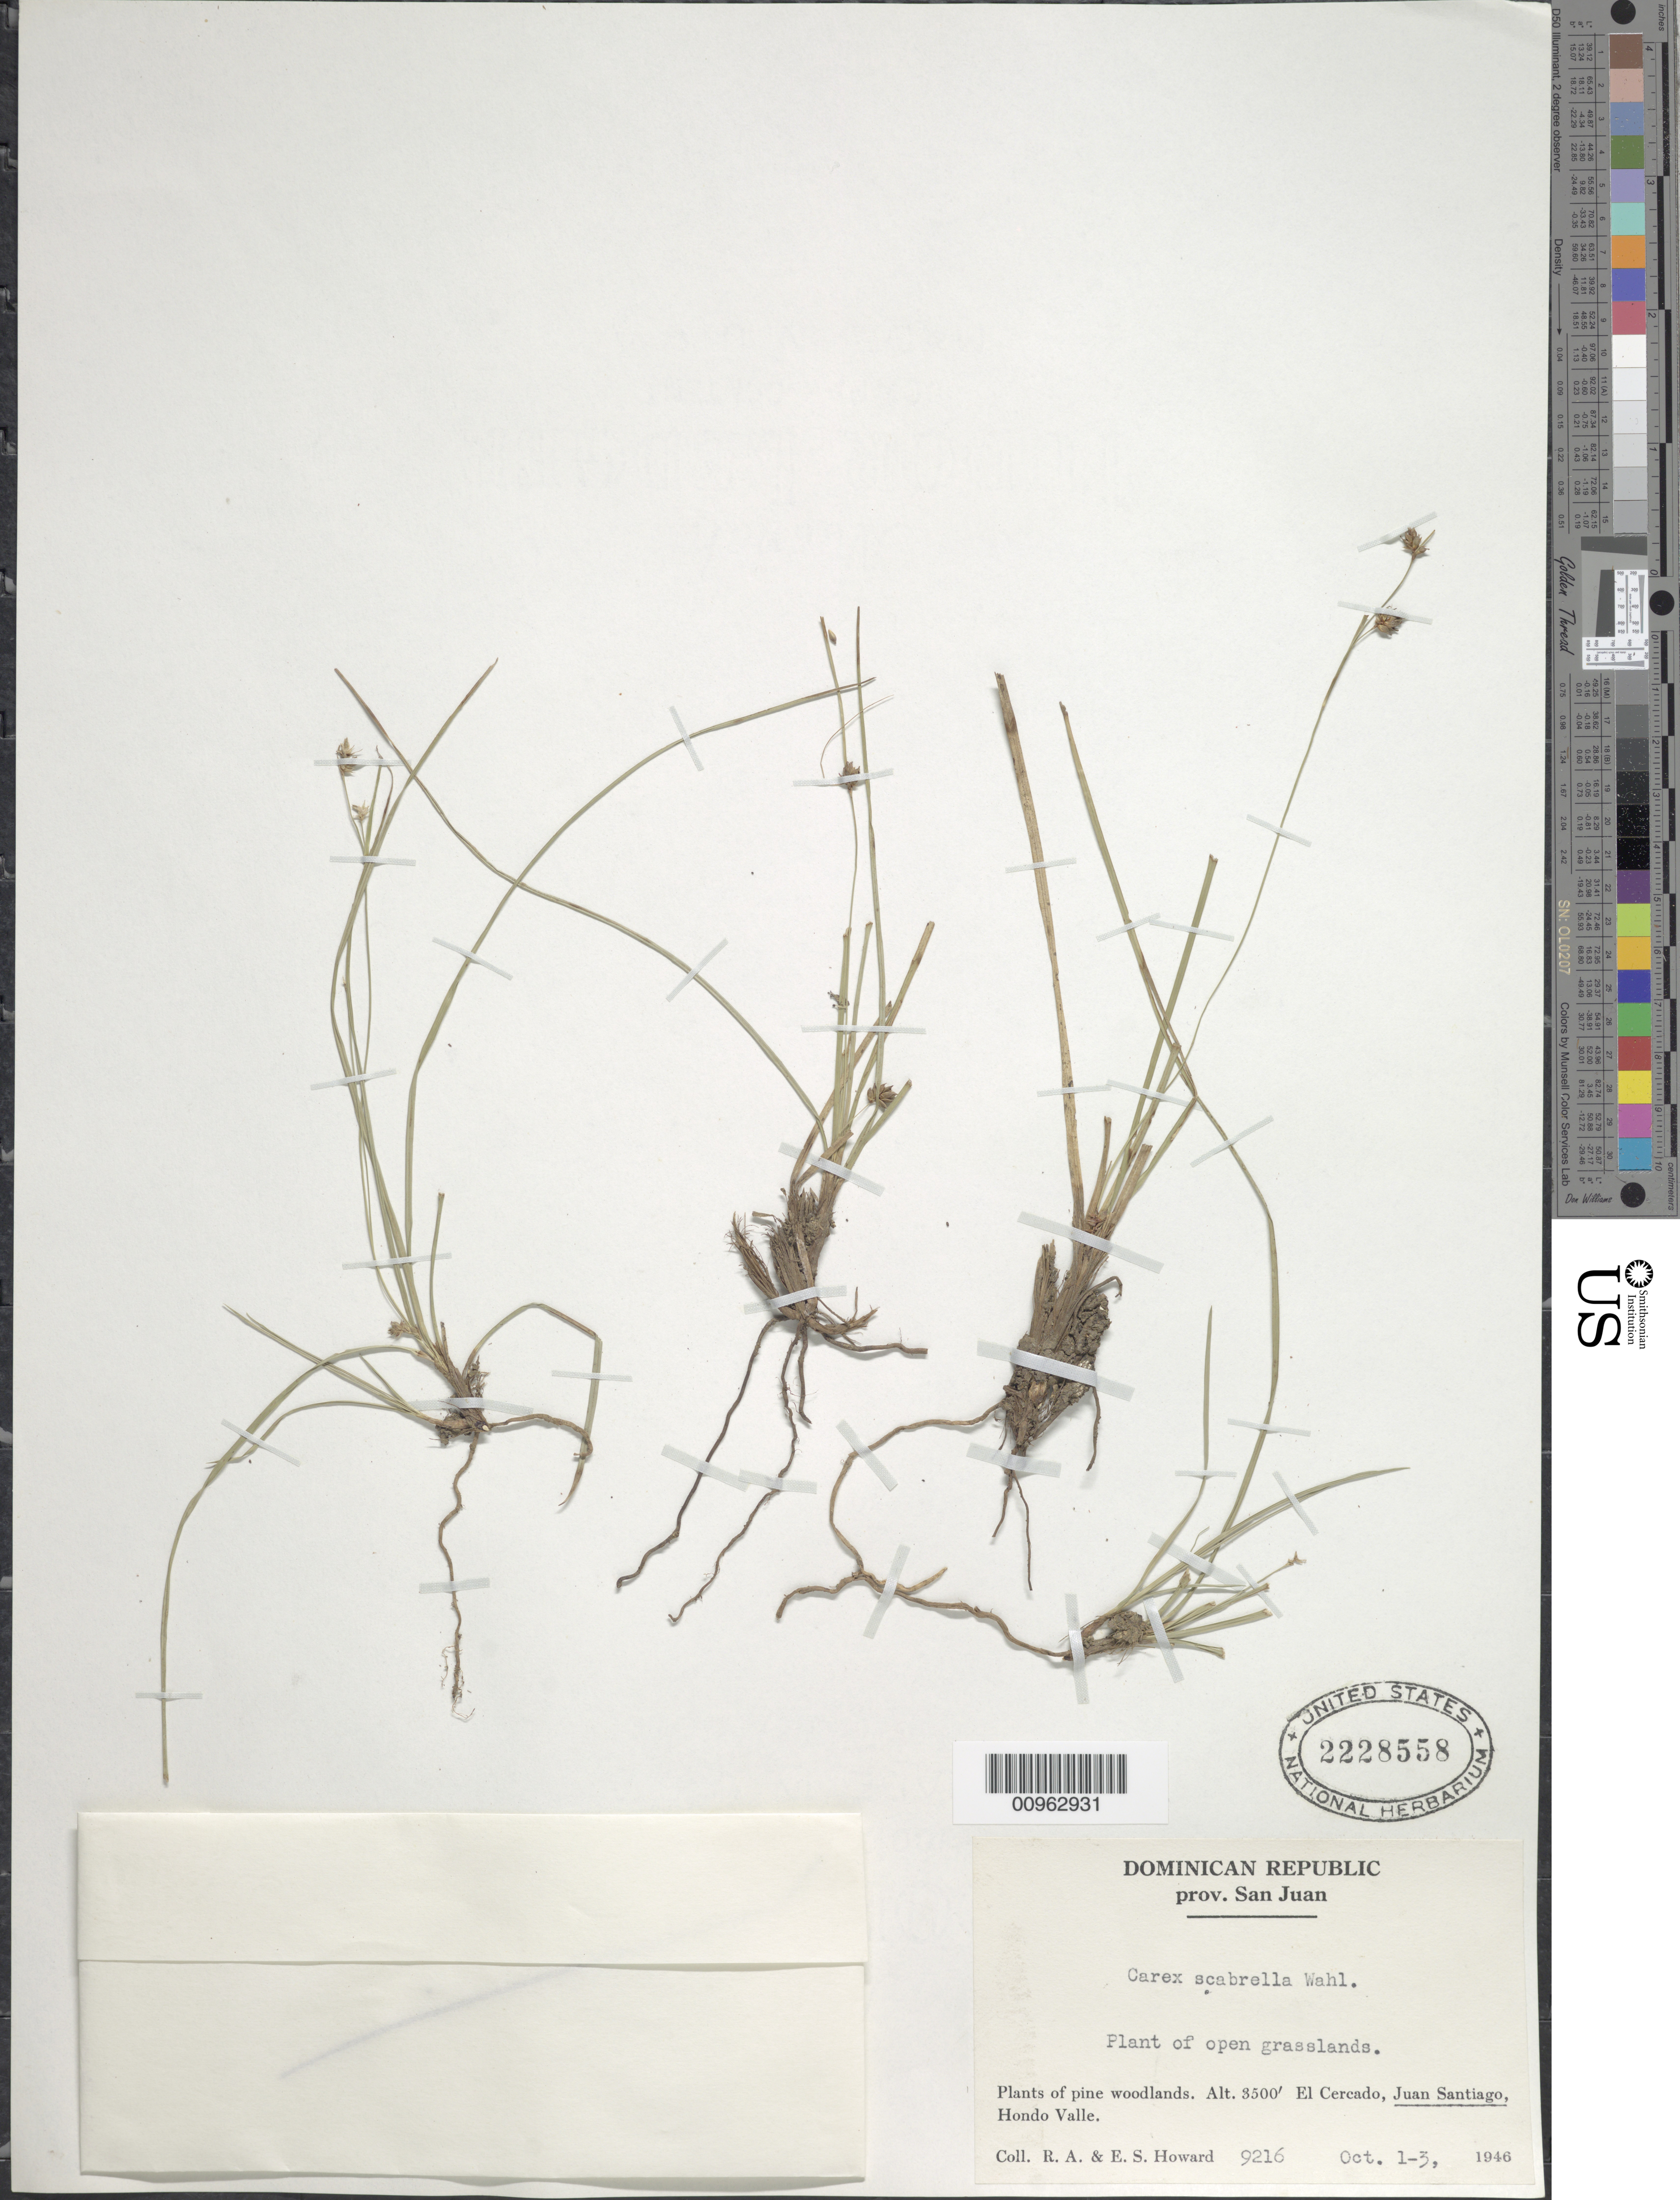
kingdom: Plantae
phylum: Tracheophyta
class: Liliopsida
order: Poales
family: Cyperaceae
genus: Carex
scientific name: Carex scabrella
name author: Wahlenb.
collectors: R. A. Howard & E. S. Howard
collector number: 9216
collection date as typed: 01 Oct 1946 to 03 Oct 1946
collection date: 1946-10-01/1946-10-03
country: Dominican Republic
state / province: San Juan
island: Hispaniola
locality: El Cercado, Juan Santiago, Hondo Valle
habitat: Open grasslands, in pine woodlands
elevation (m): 1067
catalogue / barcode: US 2228558